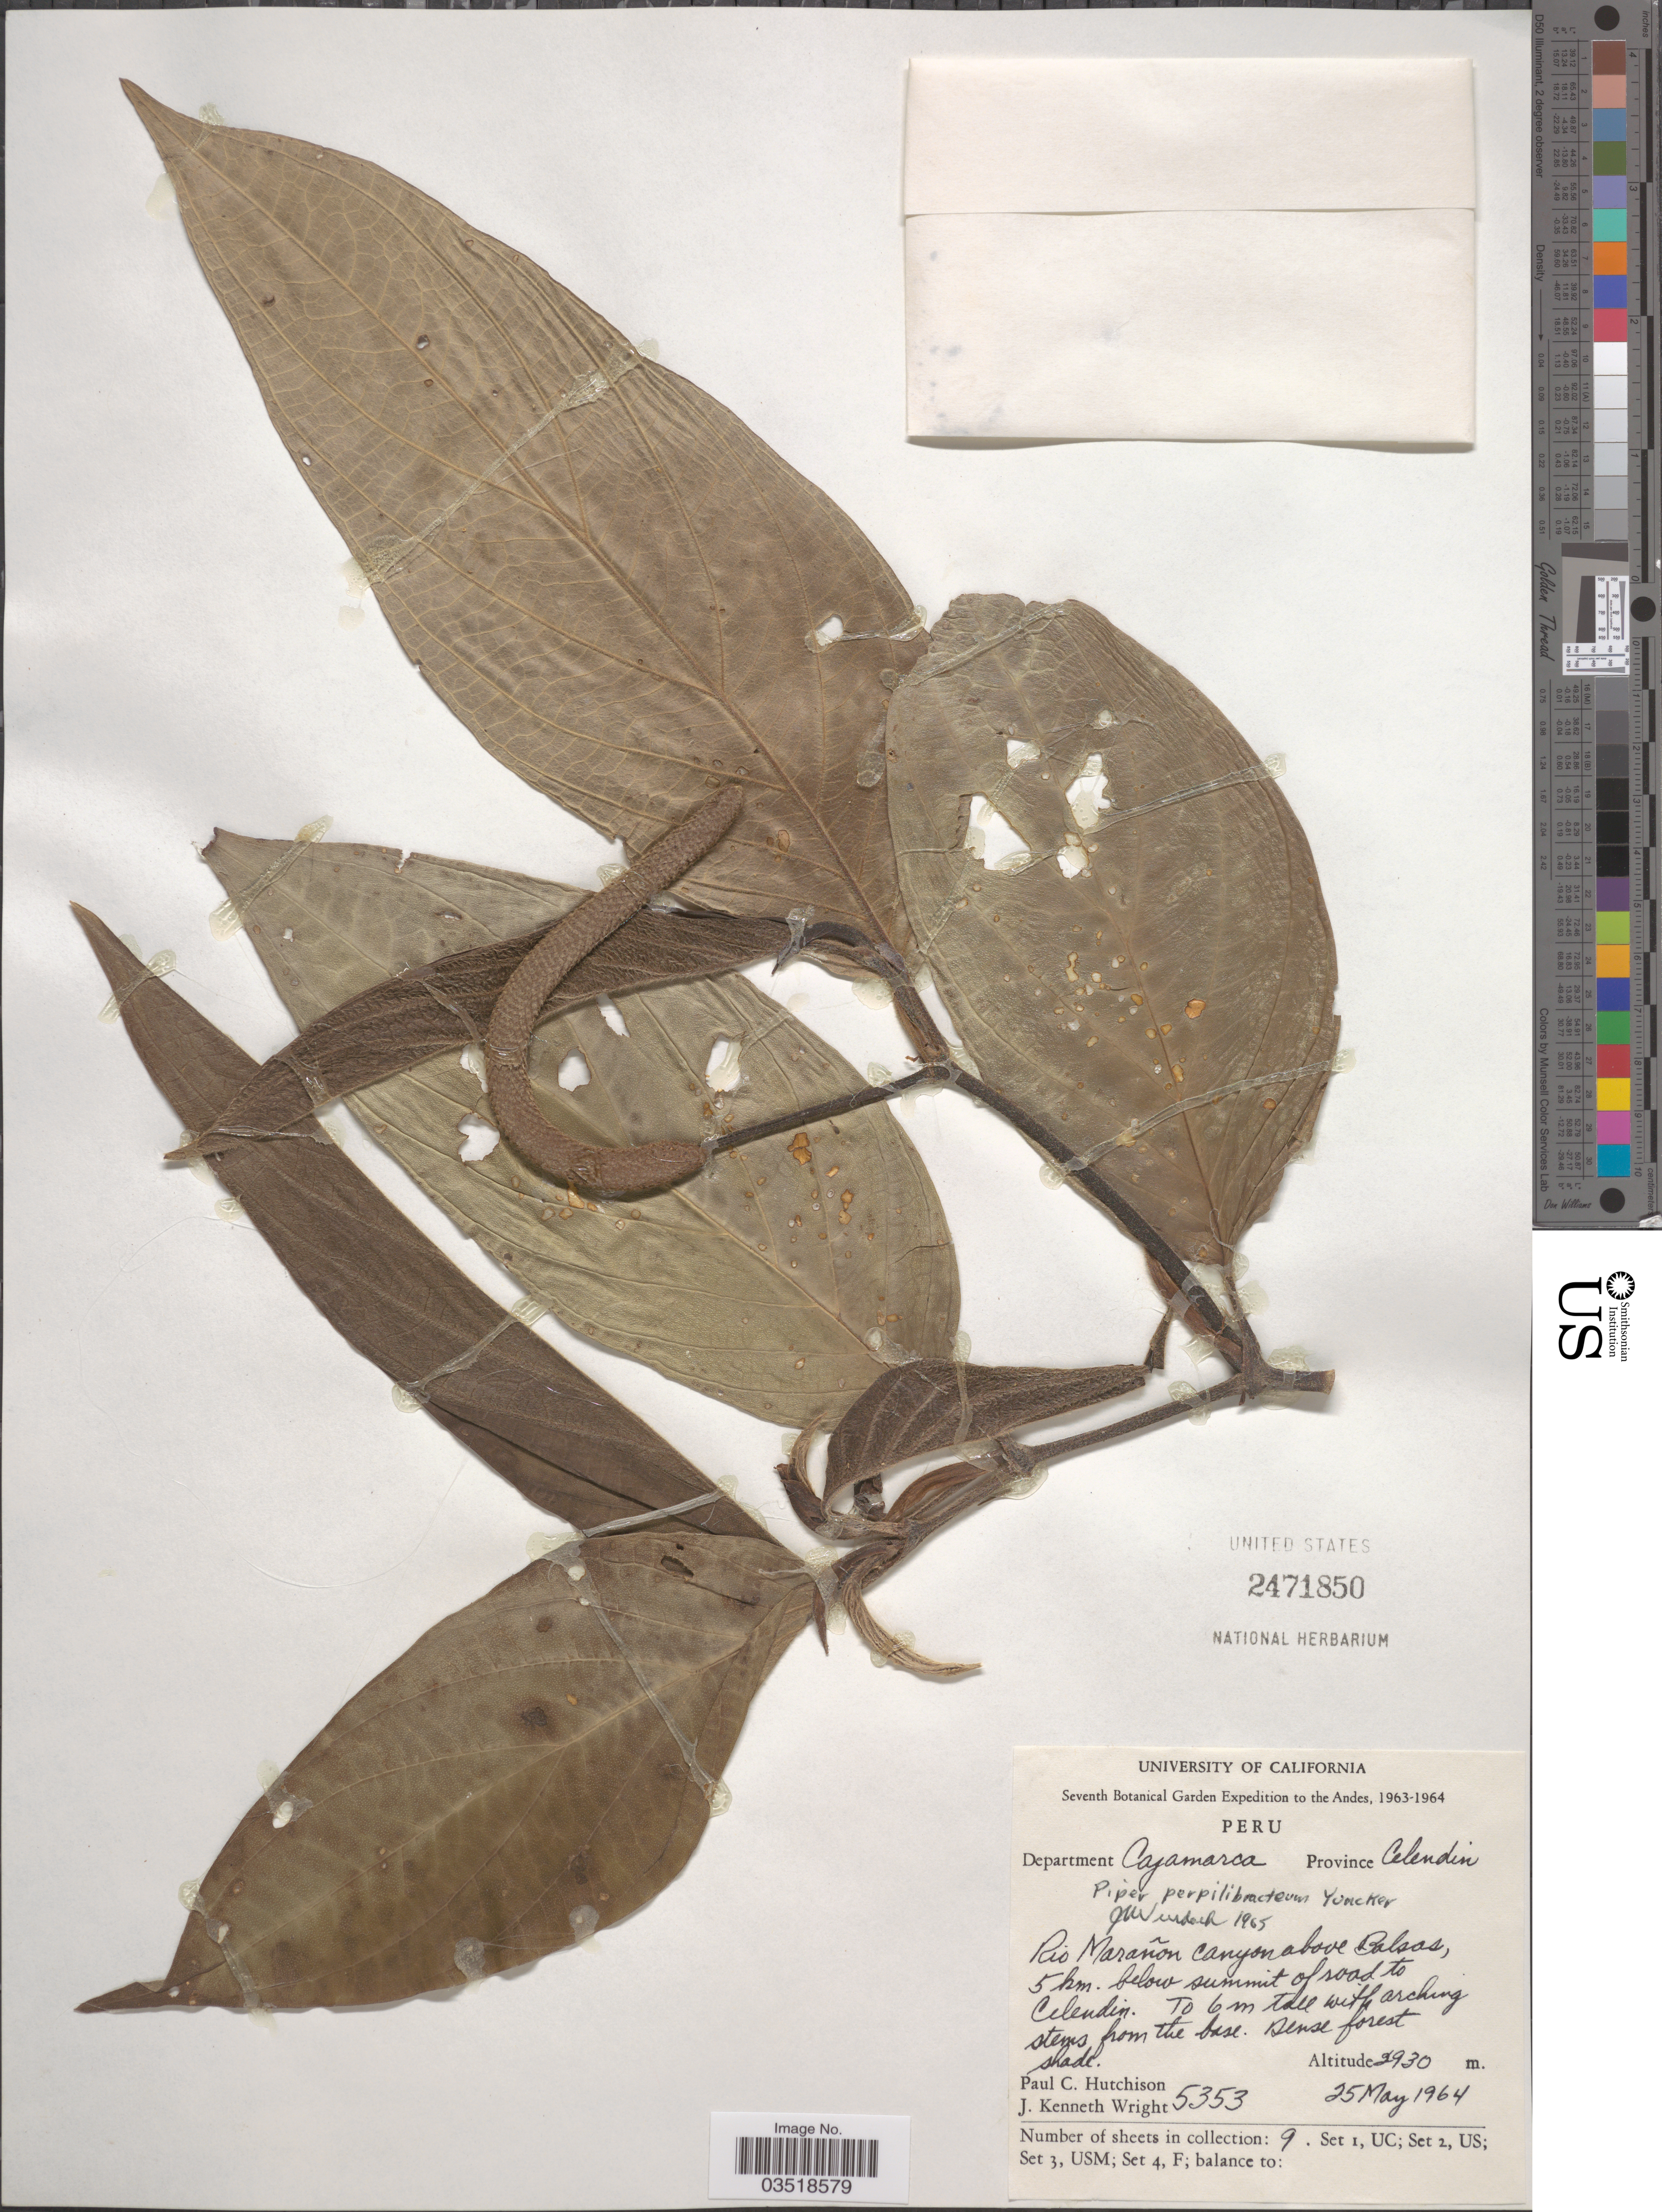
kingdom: Plantae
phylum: Tracheophyta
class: Magnoliopsida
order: Piperales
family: Piperaceae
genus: Piper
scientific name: Piper perpilibracteum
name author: Yunck.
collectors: P. C. Hutchison & J. K. Wright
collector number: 5353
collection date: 1964-05-25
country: Peru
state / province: Cajamarca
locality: The Andes. Department Cajamarca. Province Celendin. Rio Marañon canyon above Balsas, 5 km. below summit of road to Celendin.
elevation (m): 2930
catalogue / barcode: US 2471850